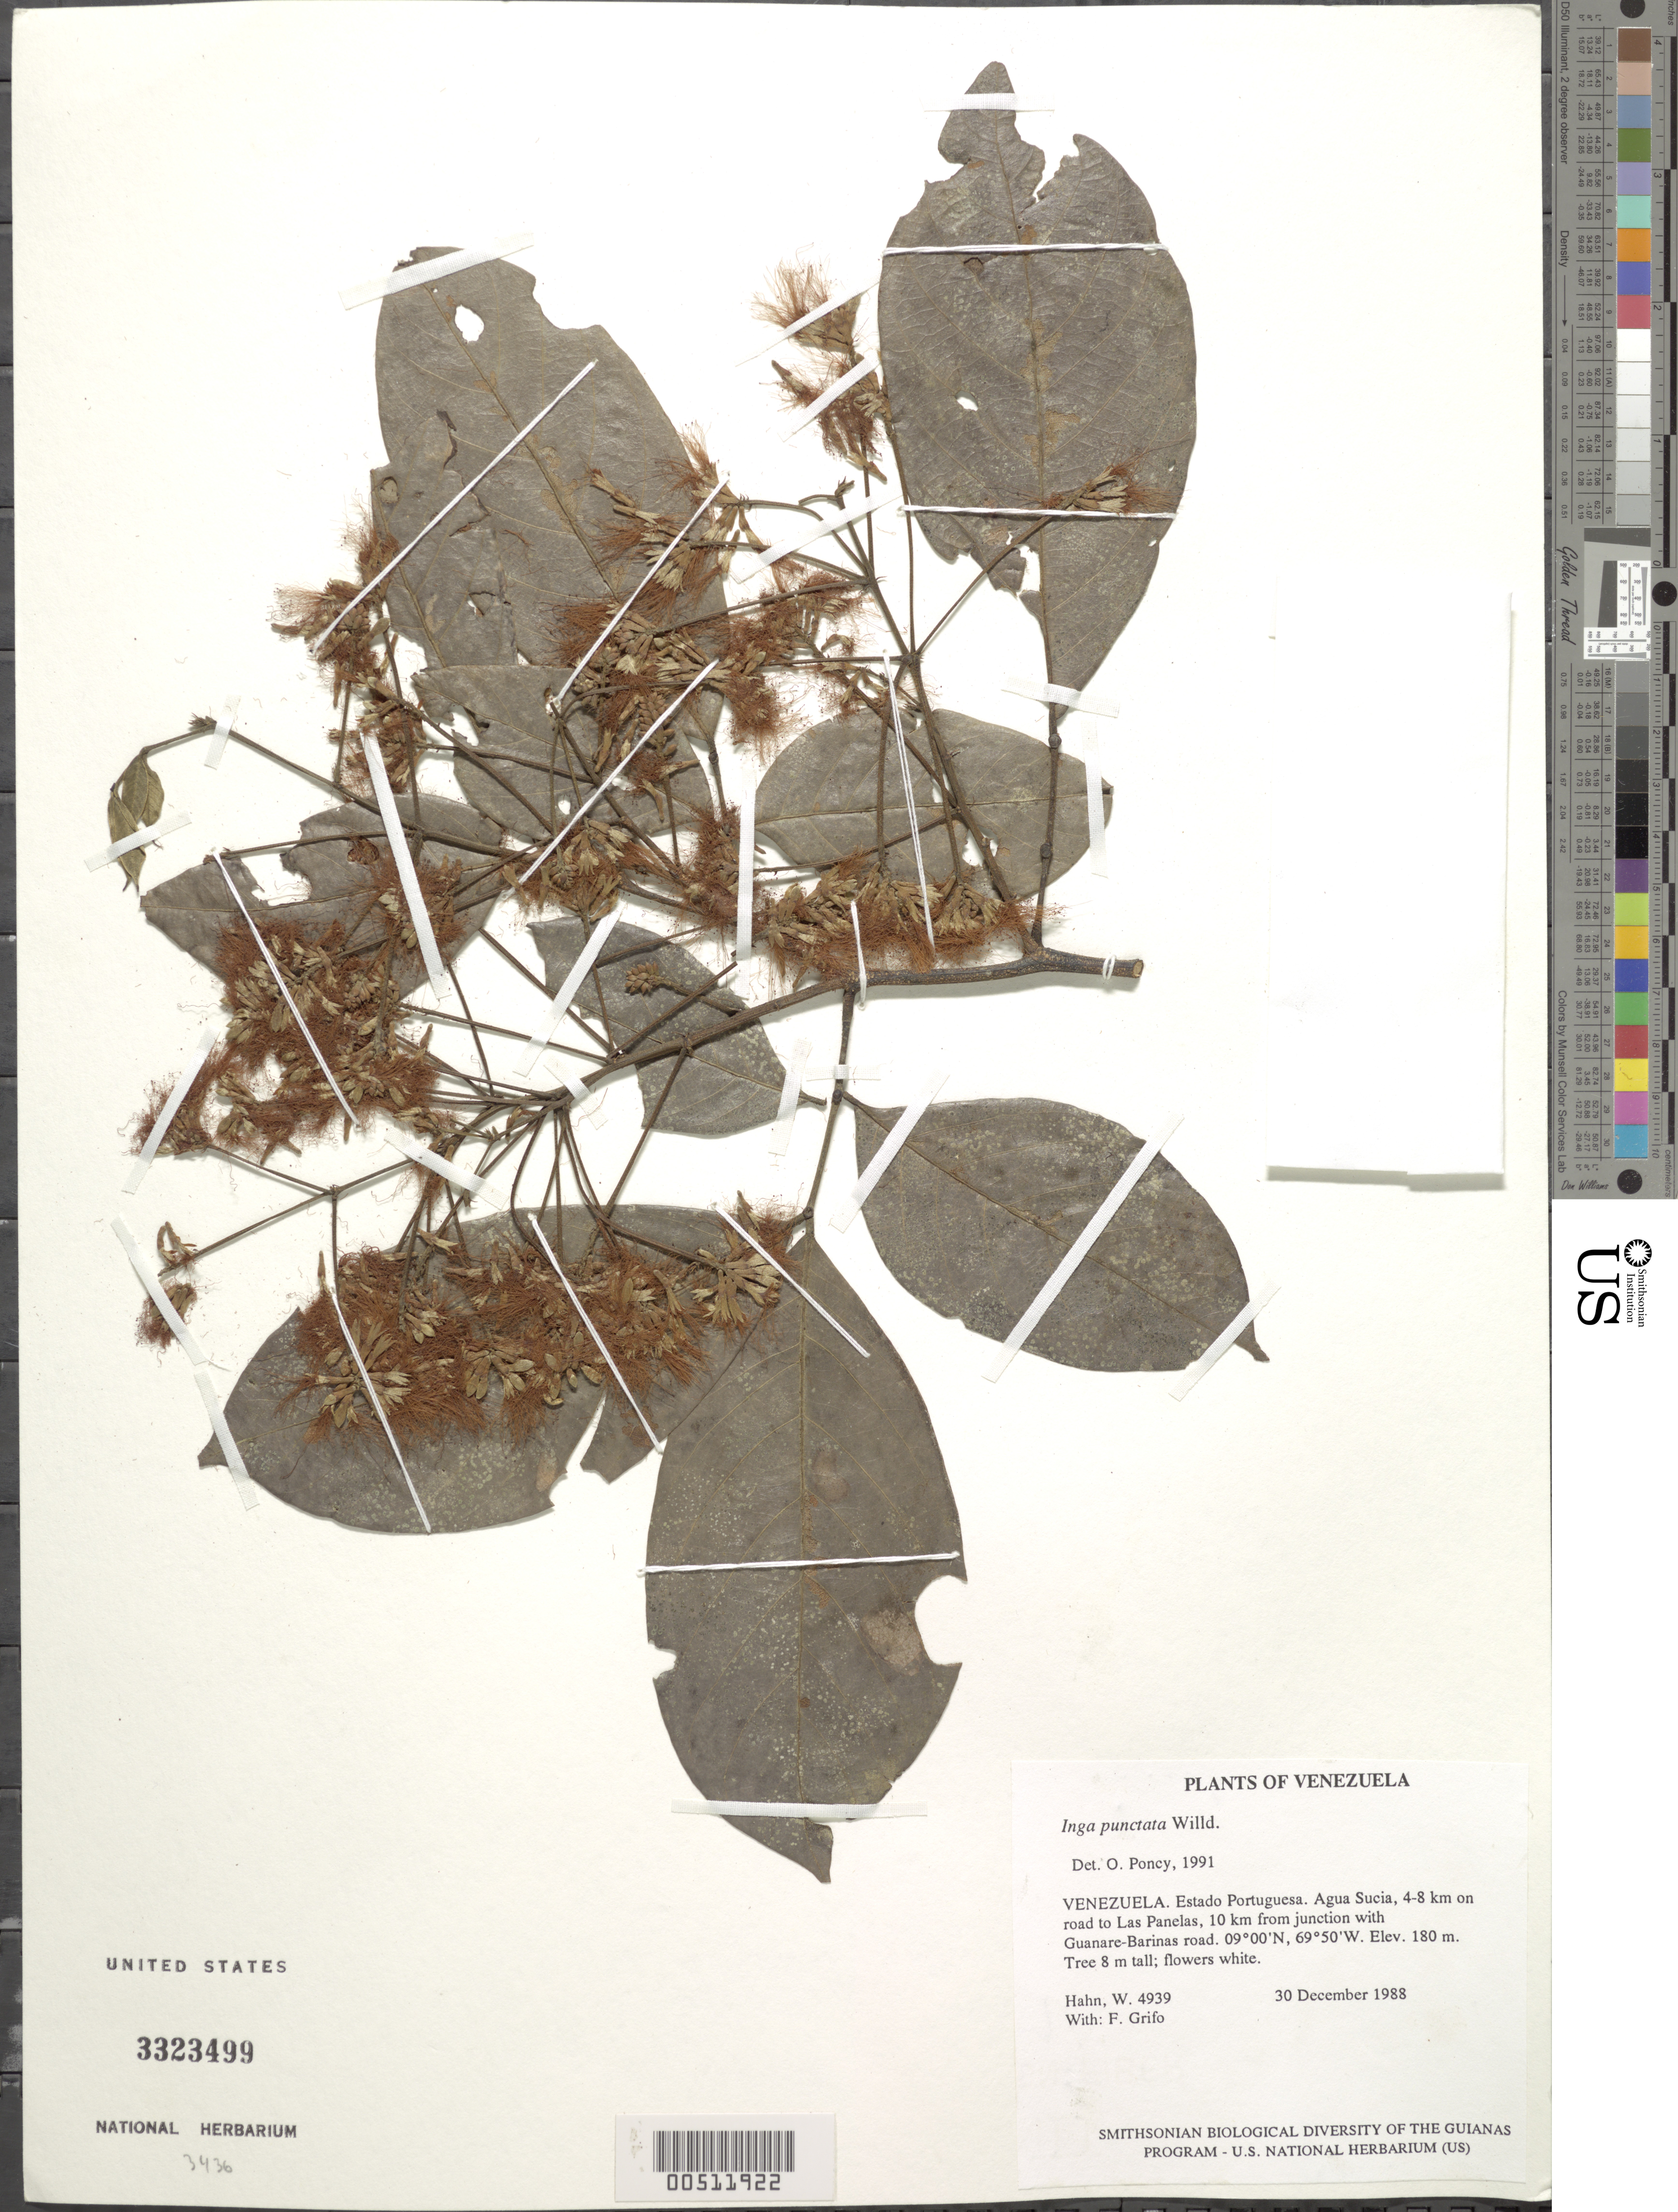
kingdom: Plantae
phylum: Tracheophyta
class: Magnoliopsida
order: Fabales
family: Fabaceae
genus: Inga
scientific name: Inga punctata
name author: Willd.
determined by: Poncy, O.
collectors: W. Hahn & F. Grifo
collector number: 4939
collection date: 1988-12-30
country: Venezuela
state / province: Portuguesa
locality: Agua Sucia, 4-8 km on road to Las Panelas, 10 km from junction with Guanare-Barinas road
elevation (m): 180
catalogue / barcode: US 3323499